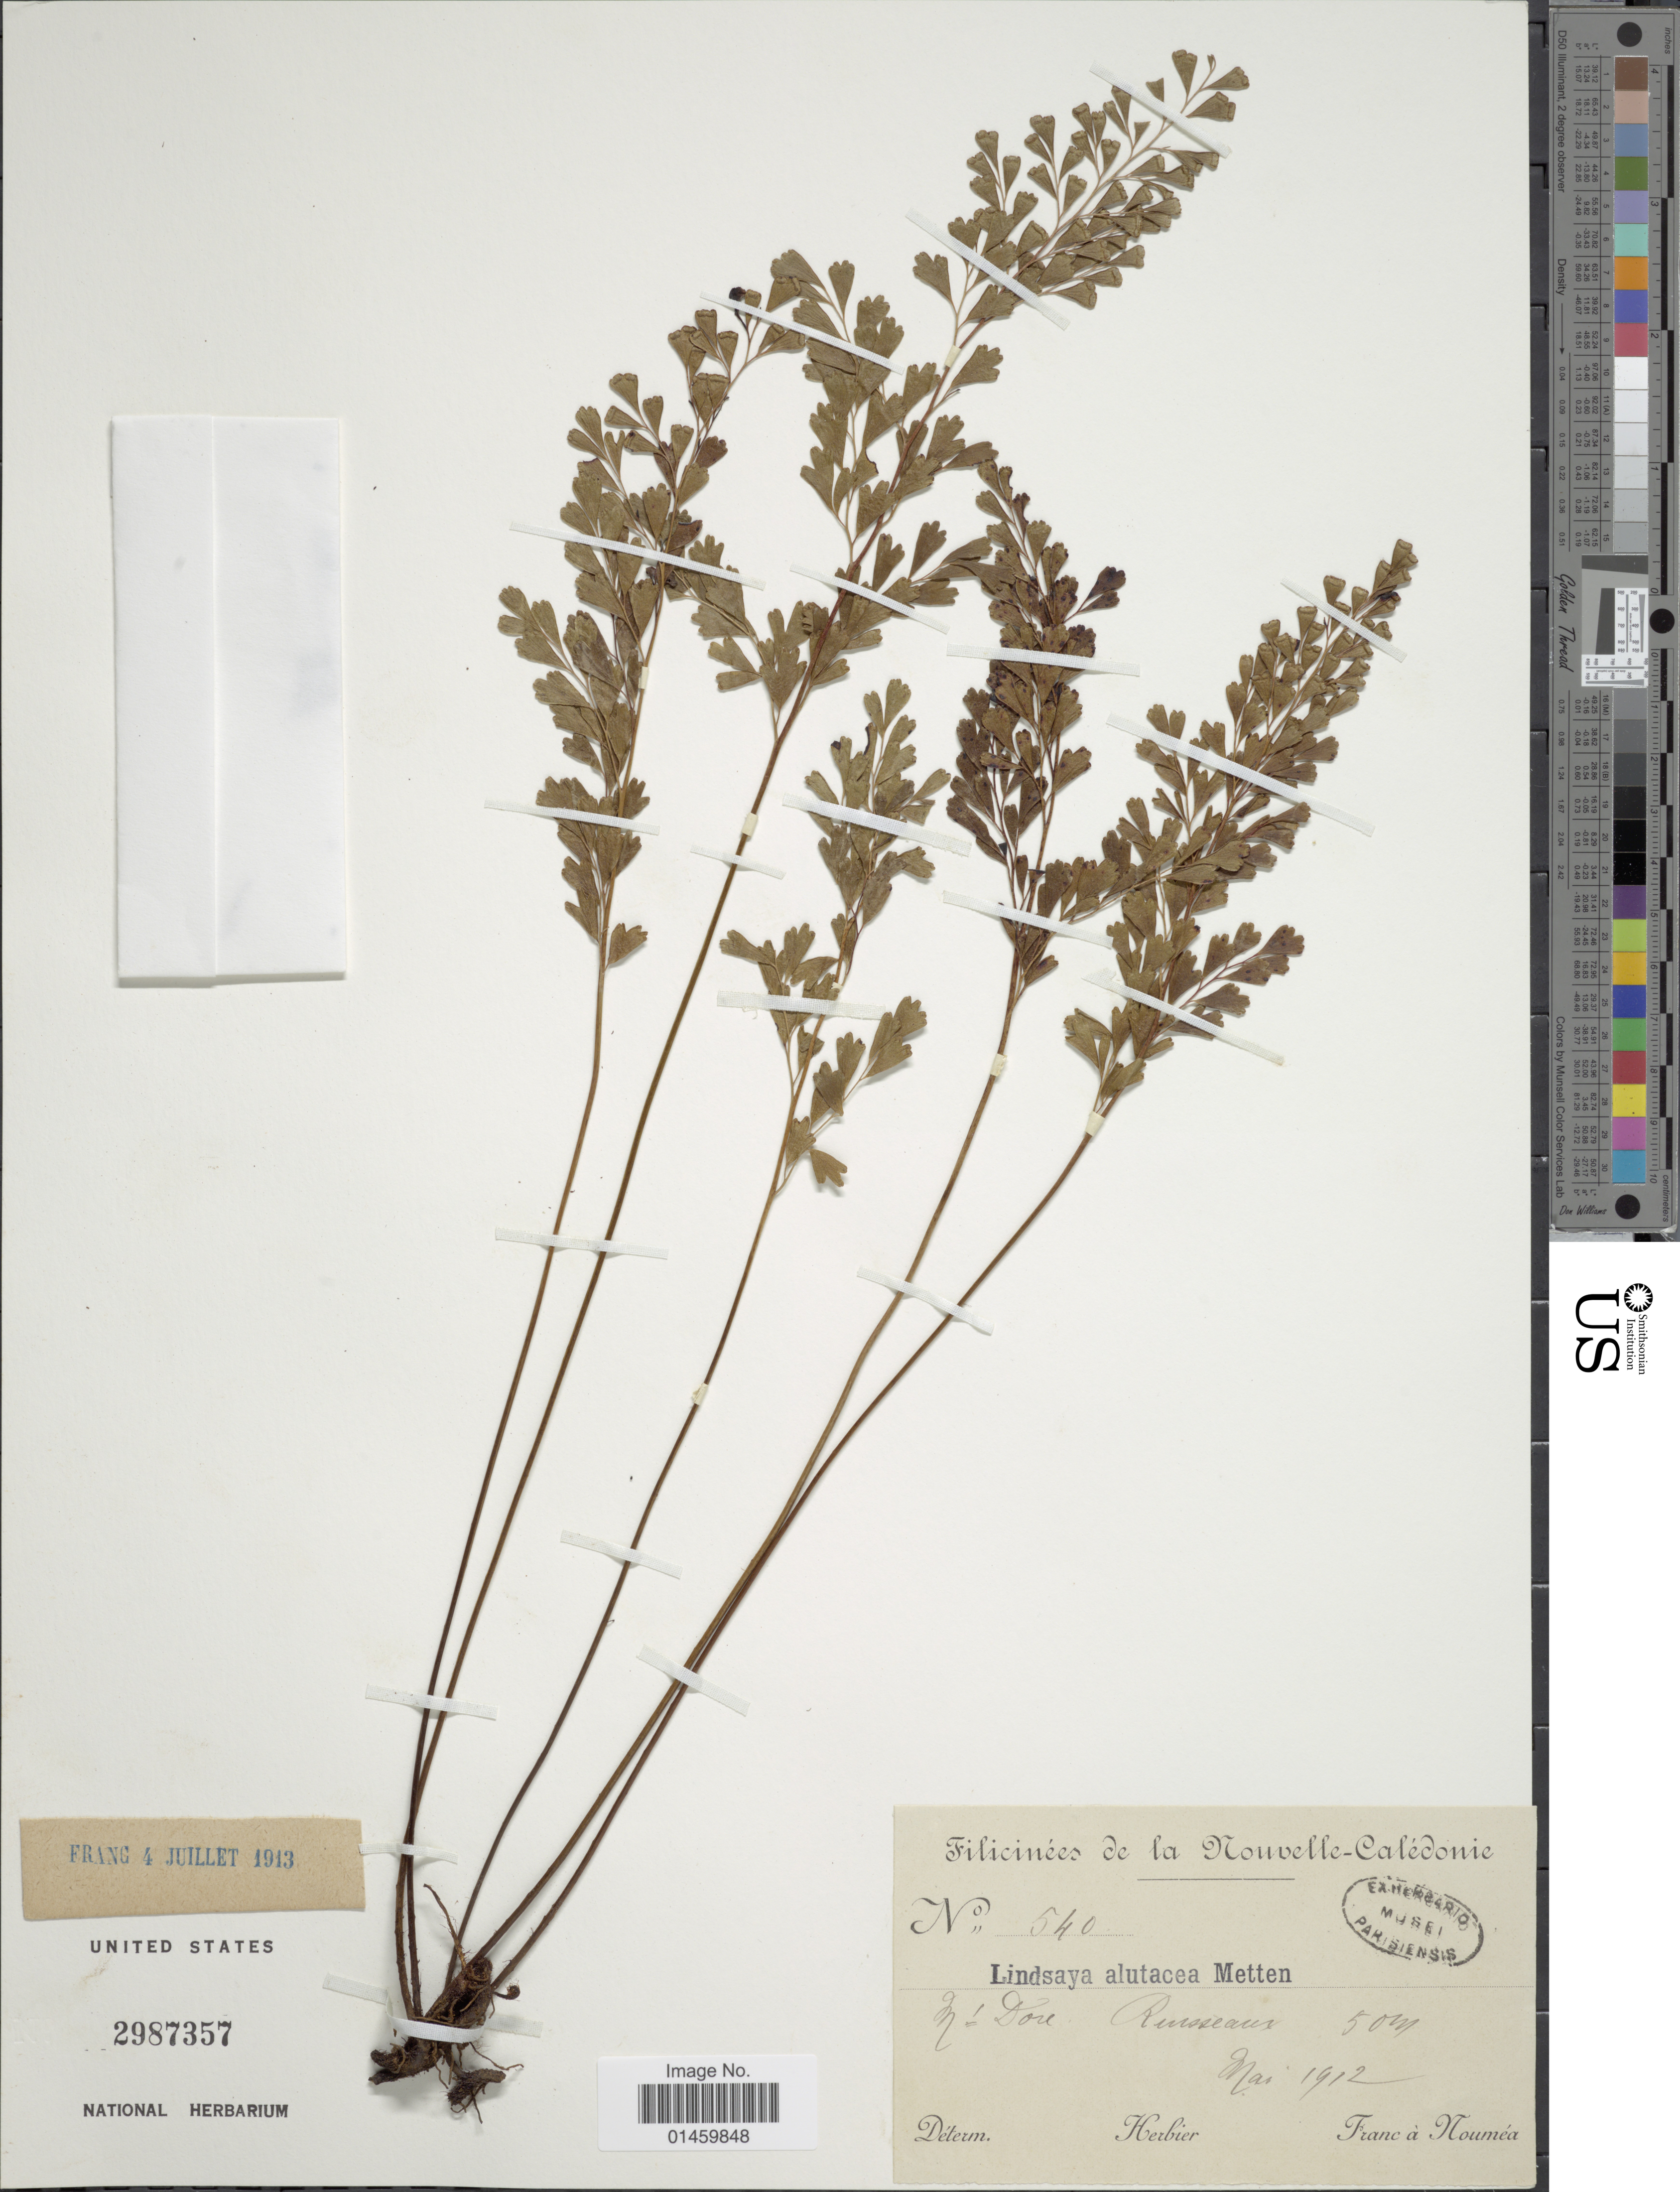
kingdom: Plantae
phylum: Tracheophyta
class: Polypodiopsida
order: Polypodiales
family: Lindsaeaceae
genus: Lindsaea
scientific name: Lindsaea alutacea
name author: Mett.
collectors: Franc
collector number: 540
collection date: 1912-05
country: New Caledonia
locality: Filicinees de la Nouvelle-Caledonie. Mt. Dore. Ruisseaux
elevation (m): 50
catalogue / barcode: US 2987357